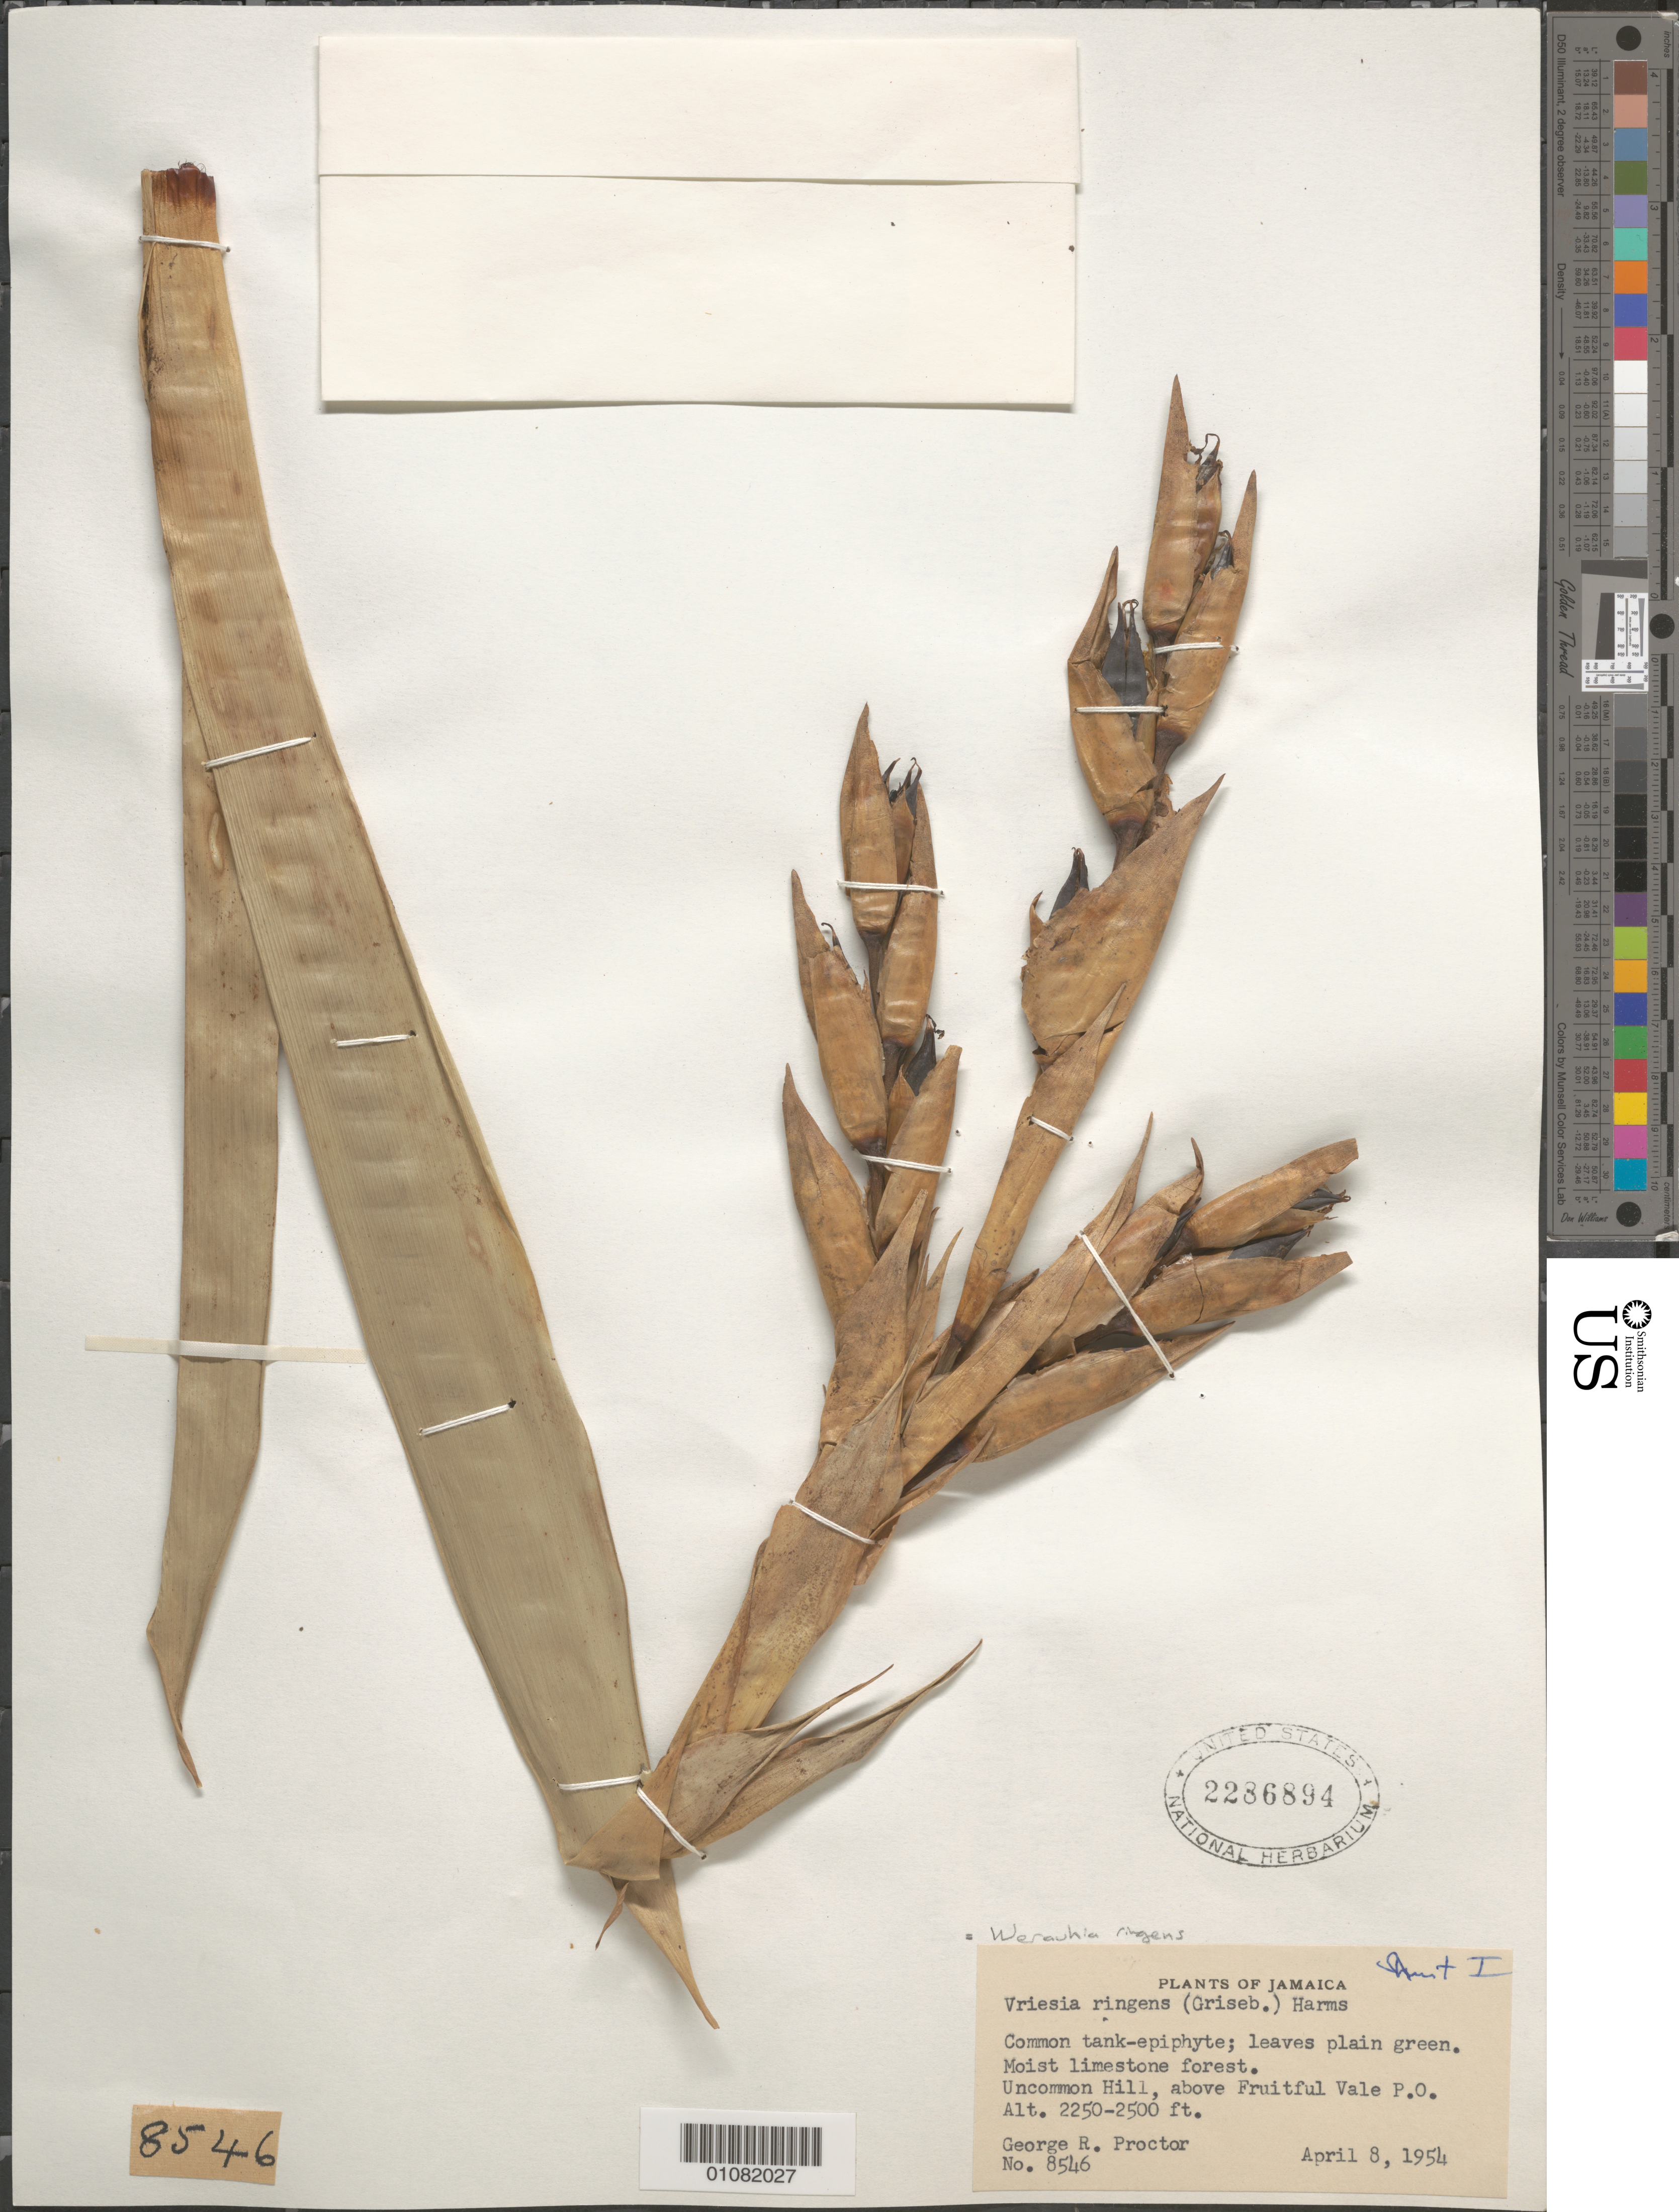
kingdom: Plantae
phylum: Tracheophyta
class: Liliopsida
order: Poales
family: Bromeliaceae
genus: Vriesea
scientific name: Vriesea ringens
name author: (Griseb.) Harms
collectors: G. R. Proctor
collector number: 8546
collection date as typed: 08 Apr 1954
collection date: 1954-04-08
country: Jamaica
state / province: Portland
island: Jamaica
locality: Uncommon Hill, above Fruitful Vale P.O.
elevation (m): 686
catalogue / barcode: US 2286894